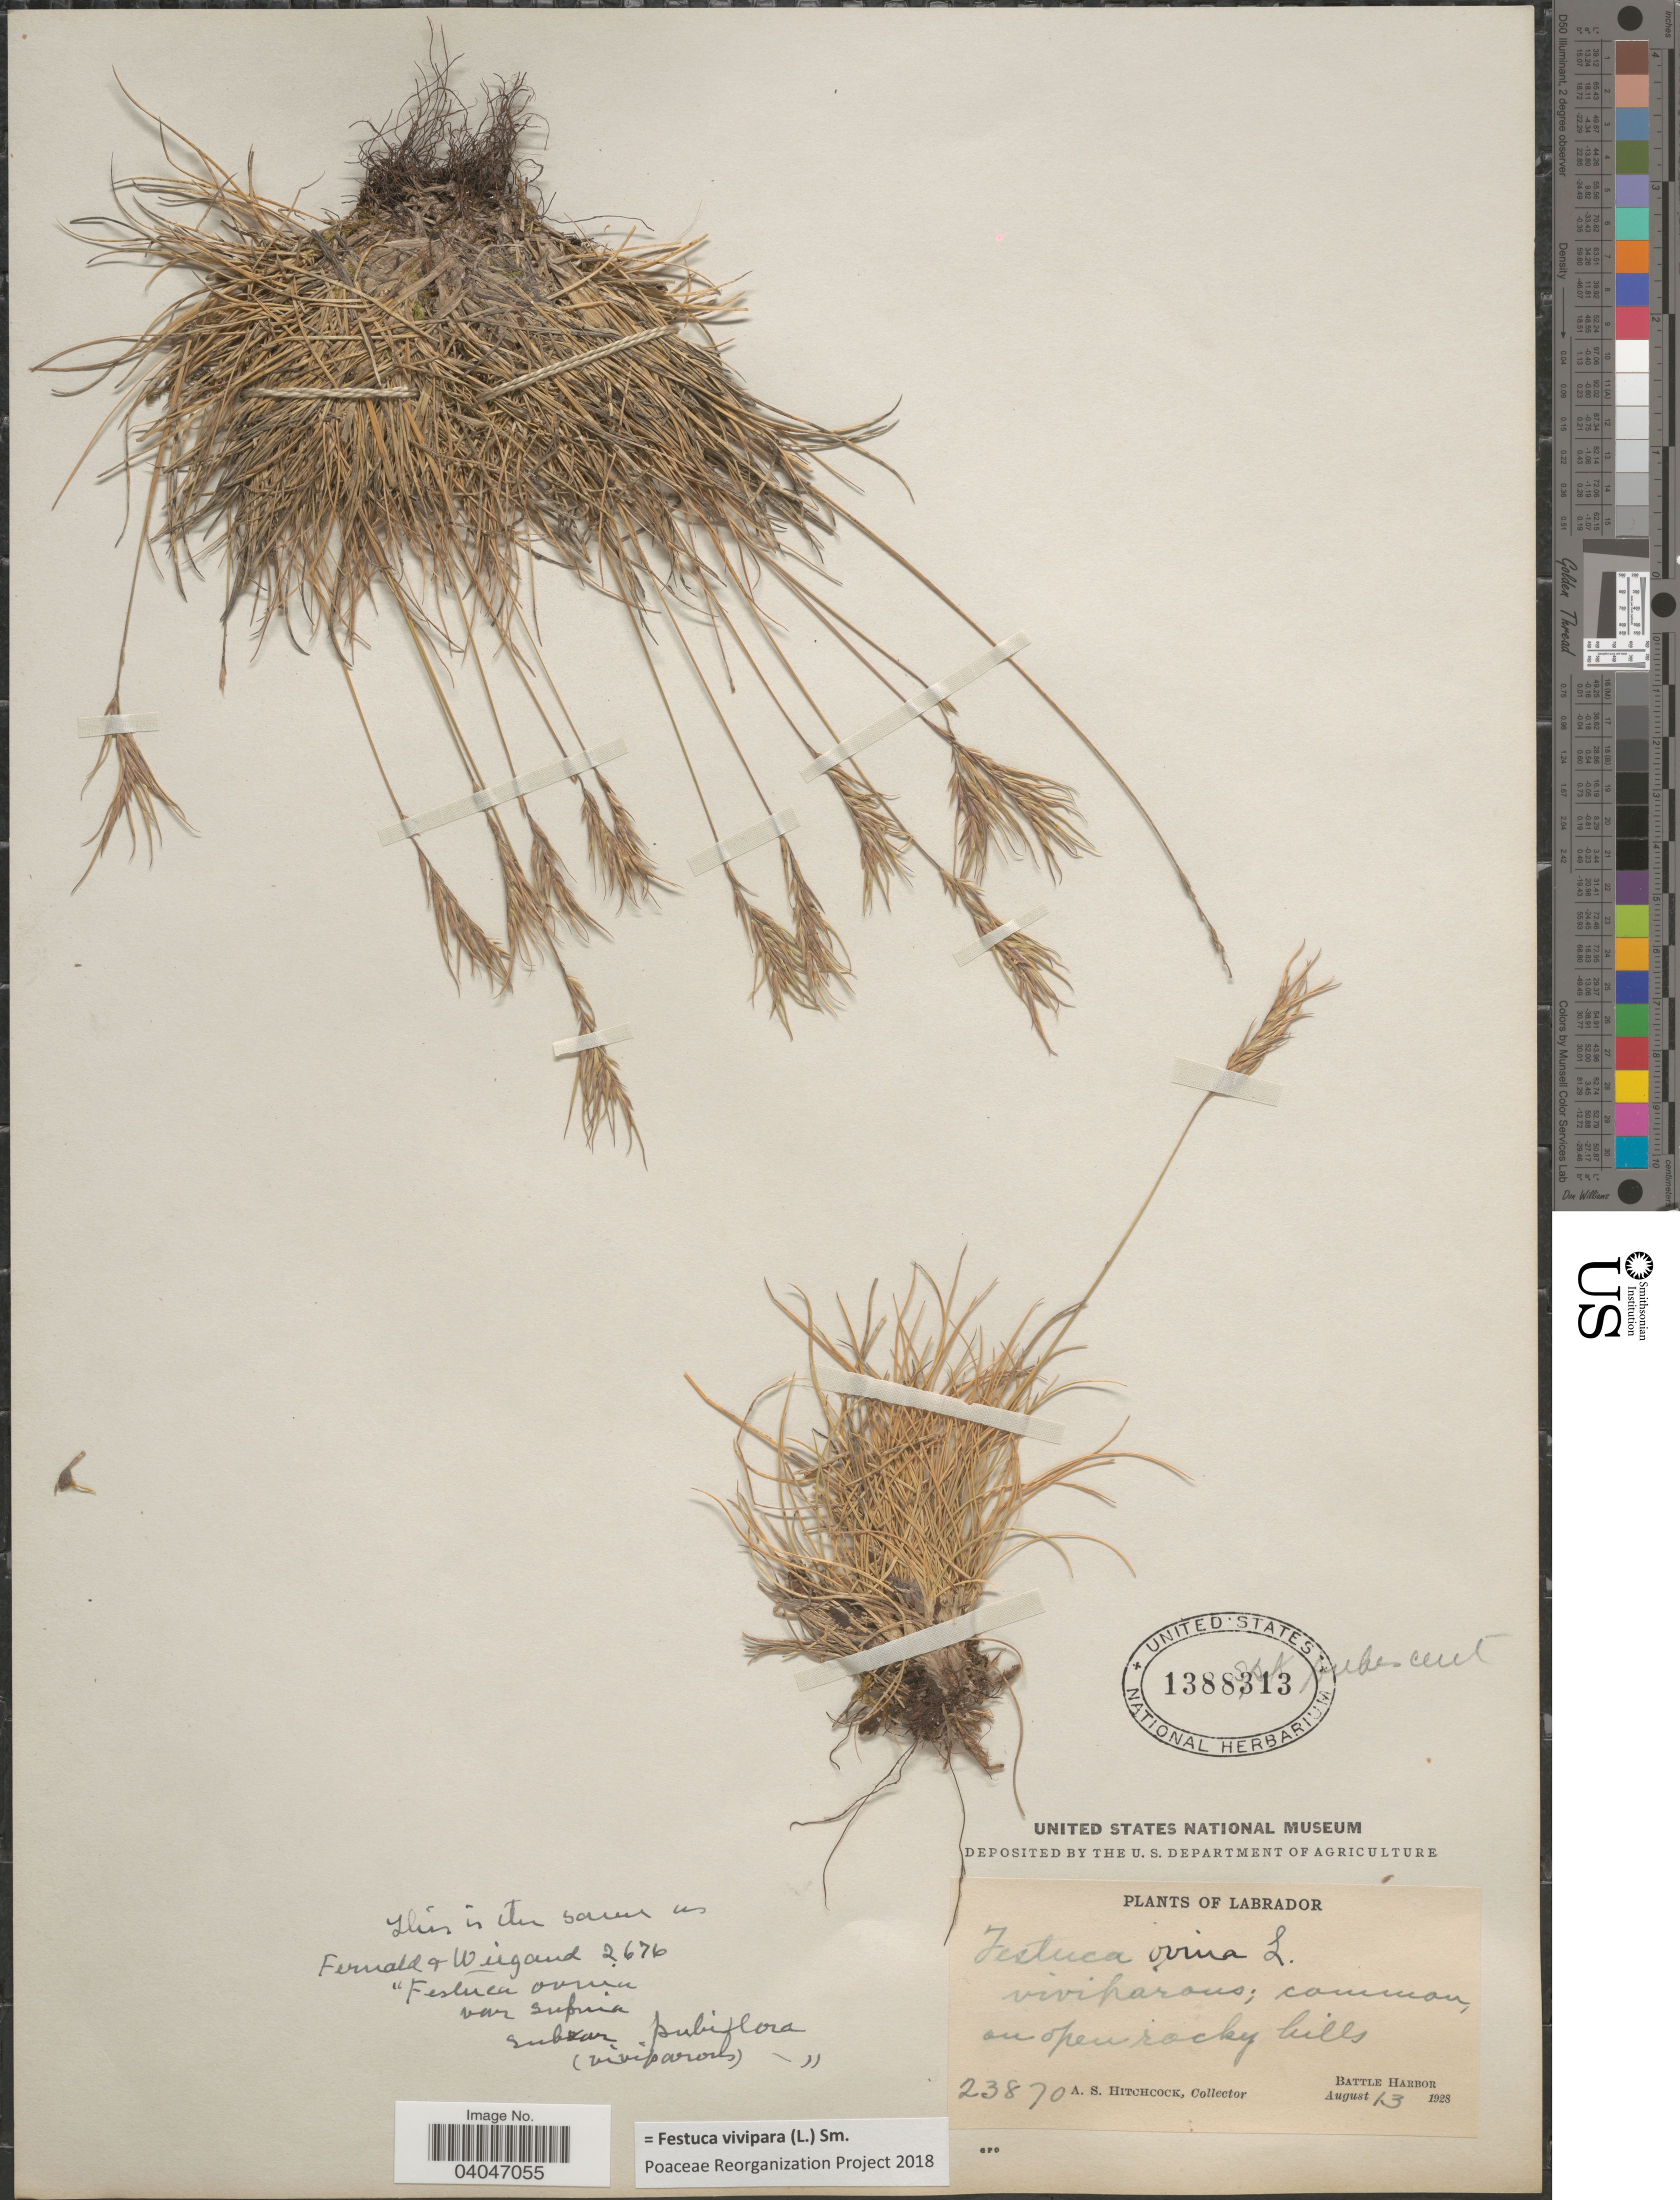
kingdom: Plantae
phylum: Tracheophyta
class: Liliopsida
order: Poales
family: Poaceae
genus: Festuca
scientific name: Festuca vivipara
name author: (L.) Sm.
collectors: A. S. Hitchcock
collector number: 23870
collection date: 1928-08-13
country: Canada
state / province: Newfoundland and Labrador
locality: Labrador. on open rocky hills. Battle Harbor.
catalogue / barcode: US 1388313